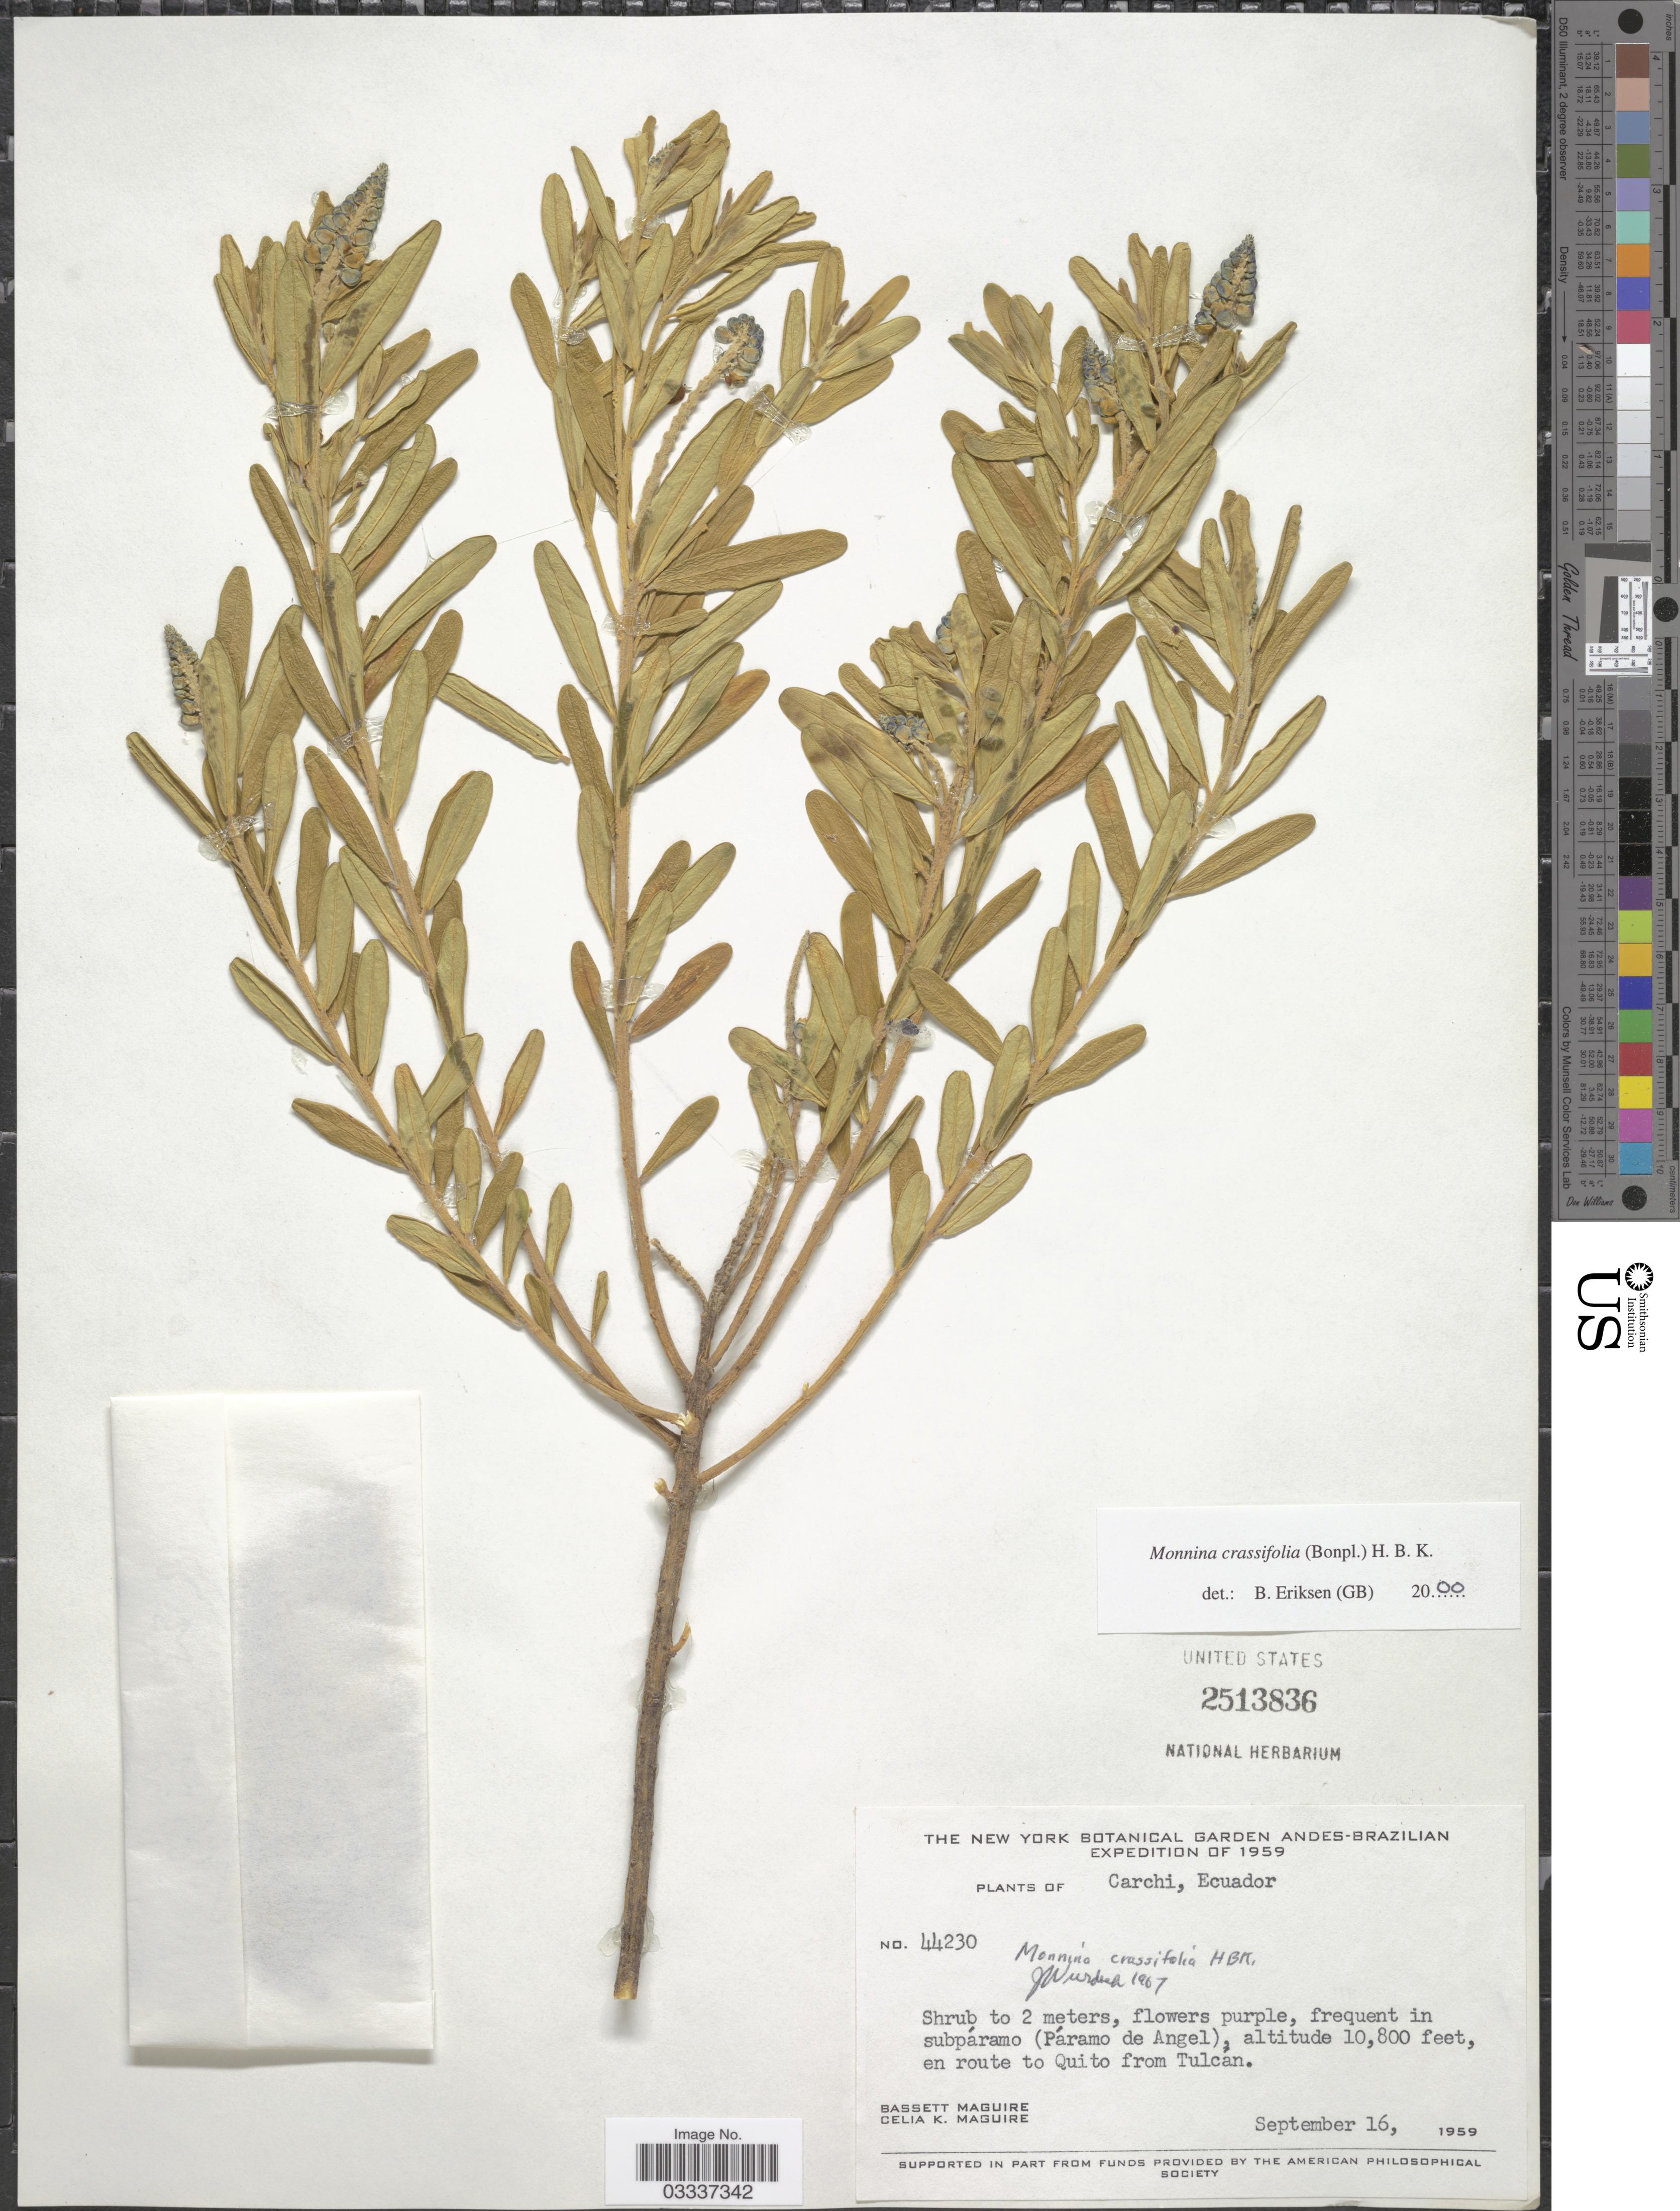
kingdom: Plantae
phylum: Tracheophyta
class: Magnoliopsida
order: Fabales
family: Polygalaceae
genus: Monnina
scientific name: Monnina crassifolia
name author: (Bonpl.) Kunth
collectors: B. Maguire & C. K. Maguire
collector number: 44230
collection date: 1959-09-16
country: Ecuador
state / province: Carchi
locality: Frequent in subpáramo (Páramo de Angel) en route to Quito from Tulcán.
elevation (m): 3292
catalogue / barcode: US 2513836